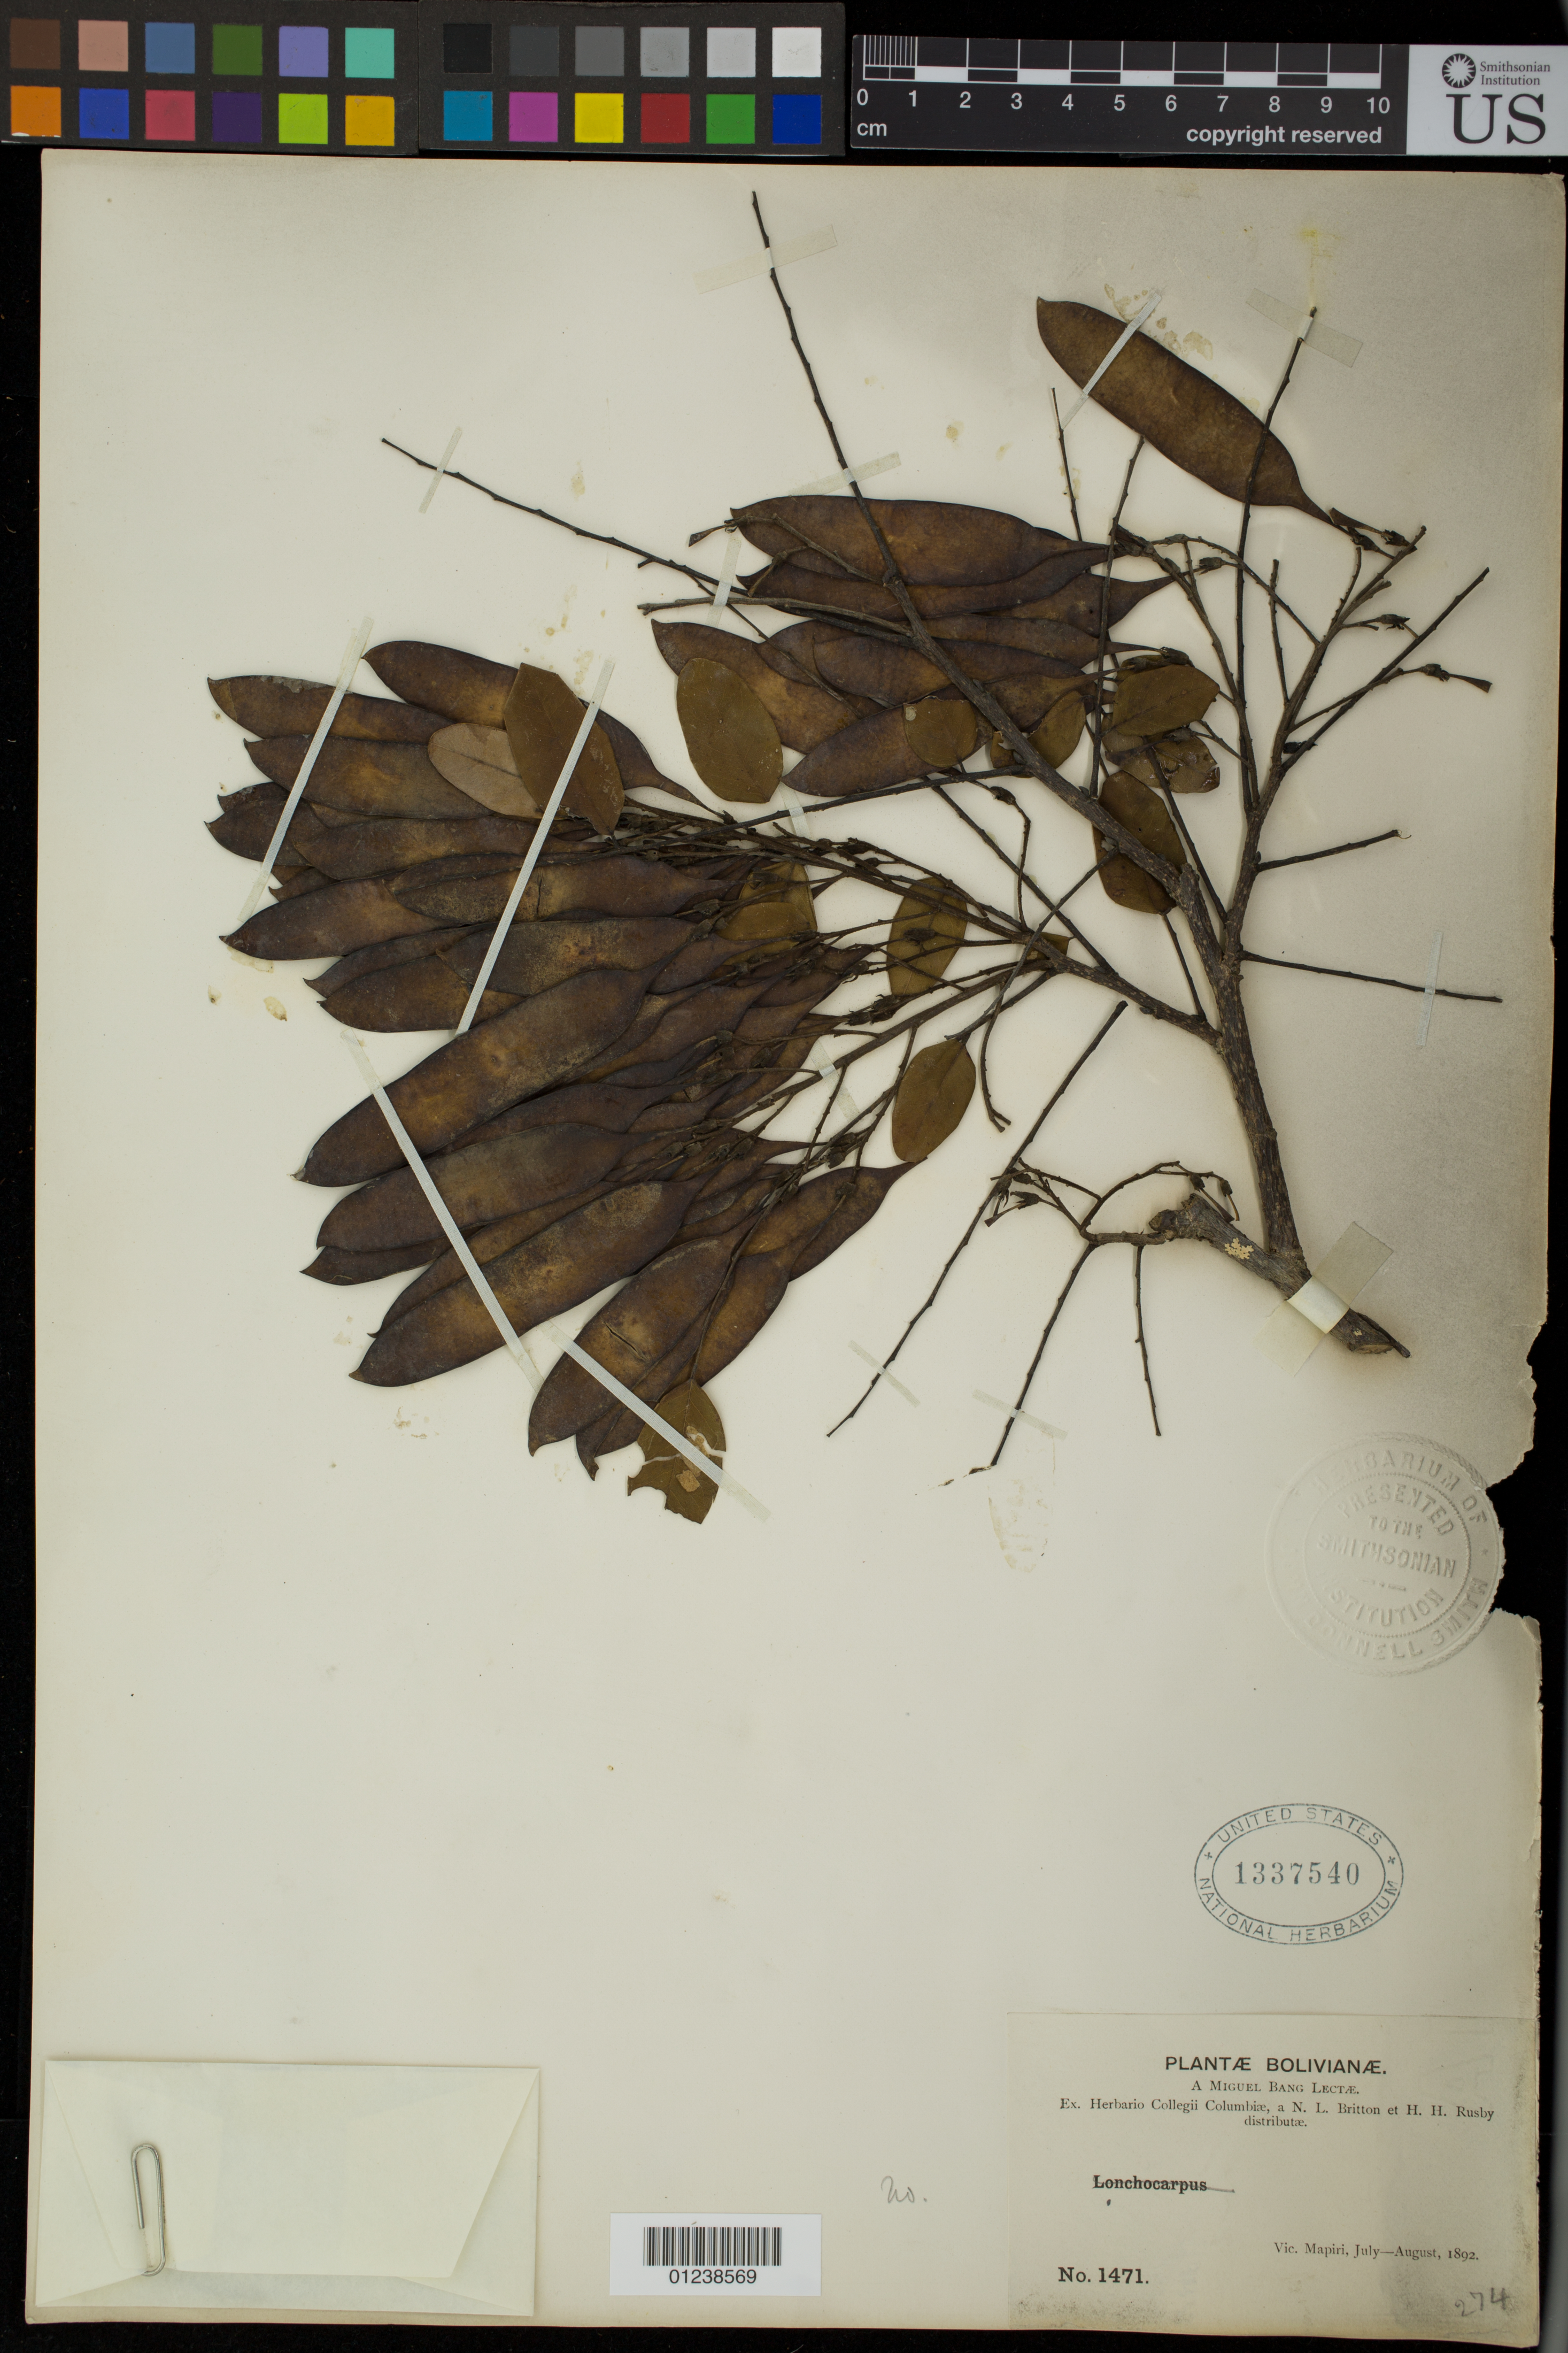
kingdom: Plantae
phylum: Tracheophyta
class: Magnoliopsida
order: Fabales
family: Fabaceae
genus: Dalbergia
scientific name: Dalbergia spruceana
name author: Benth.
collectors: V. Mapiri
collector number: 1471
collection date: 1892-07/1892-08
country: Bolivia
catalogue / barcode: US 1337540